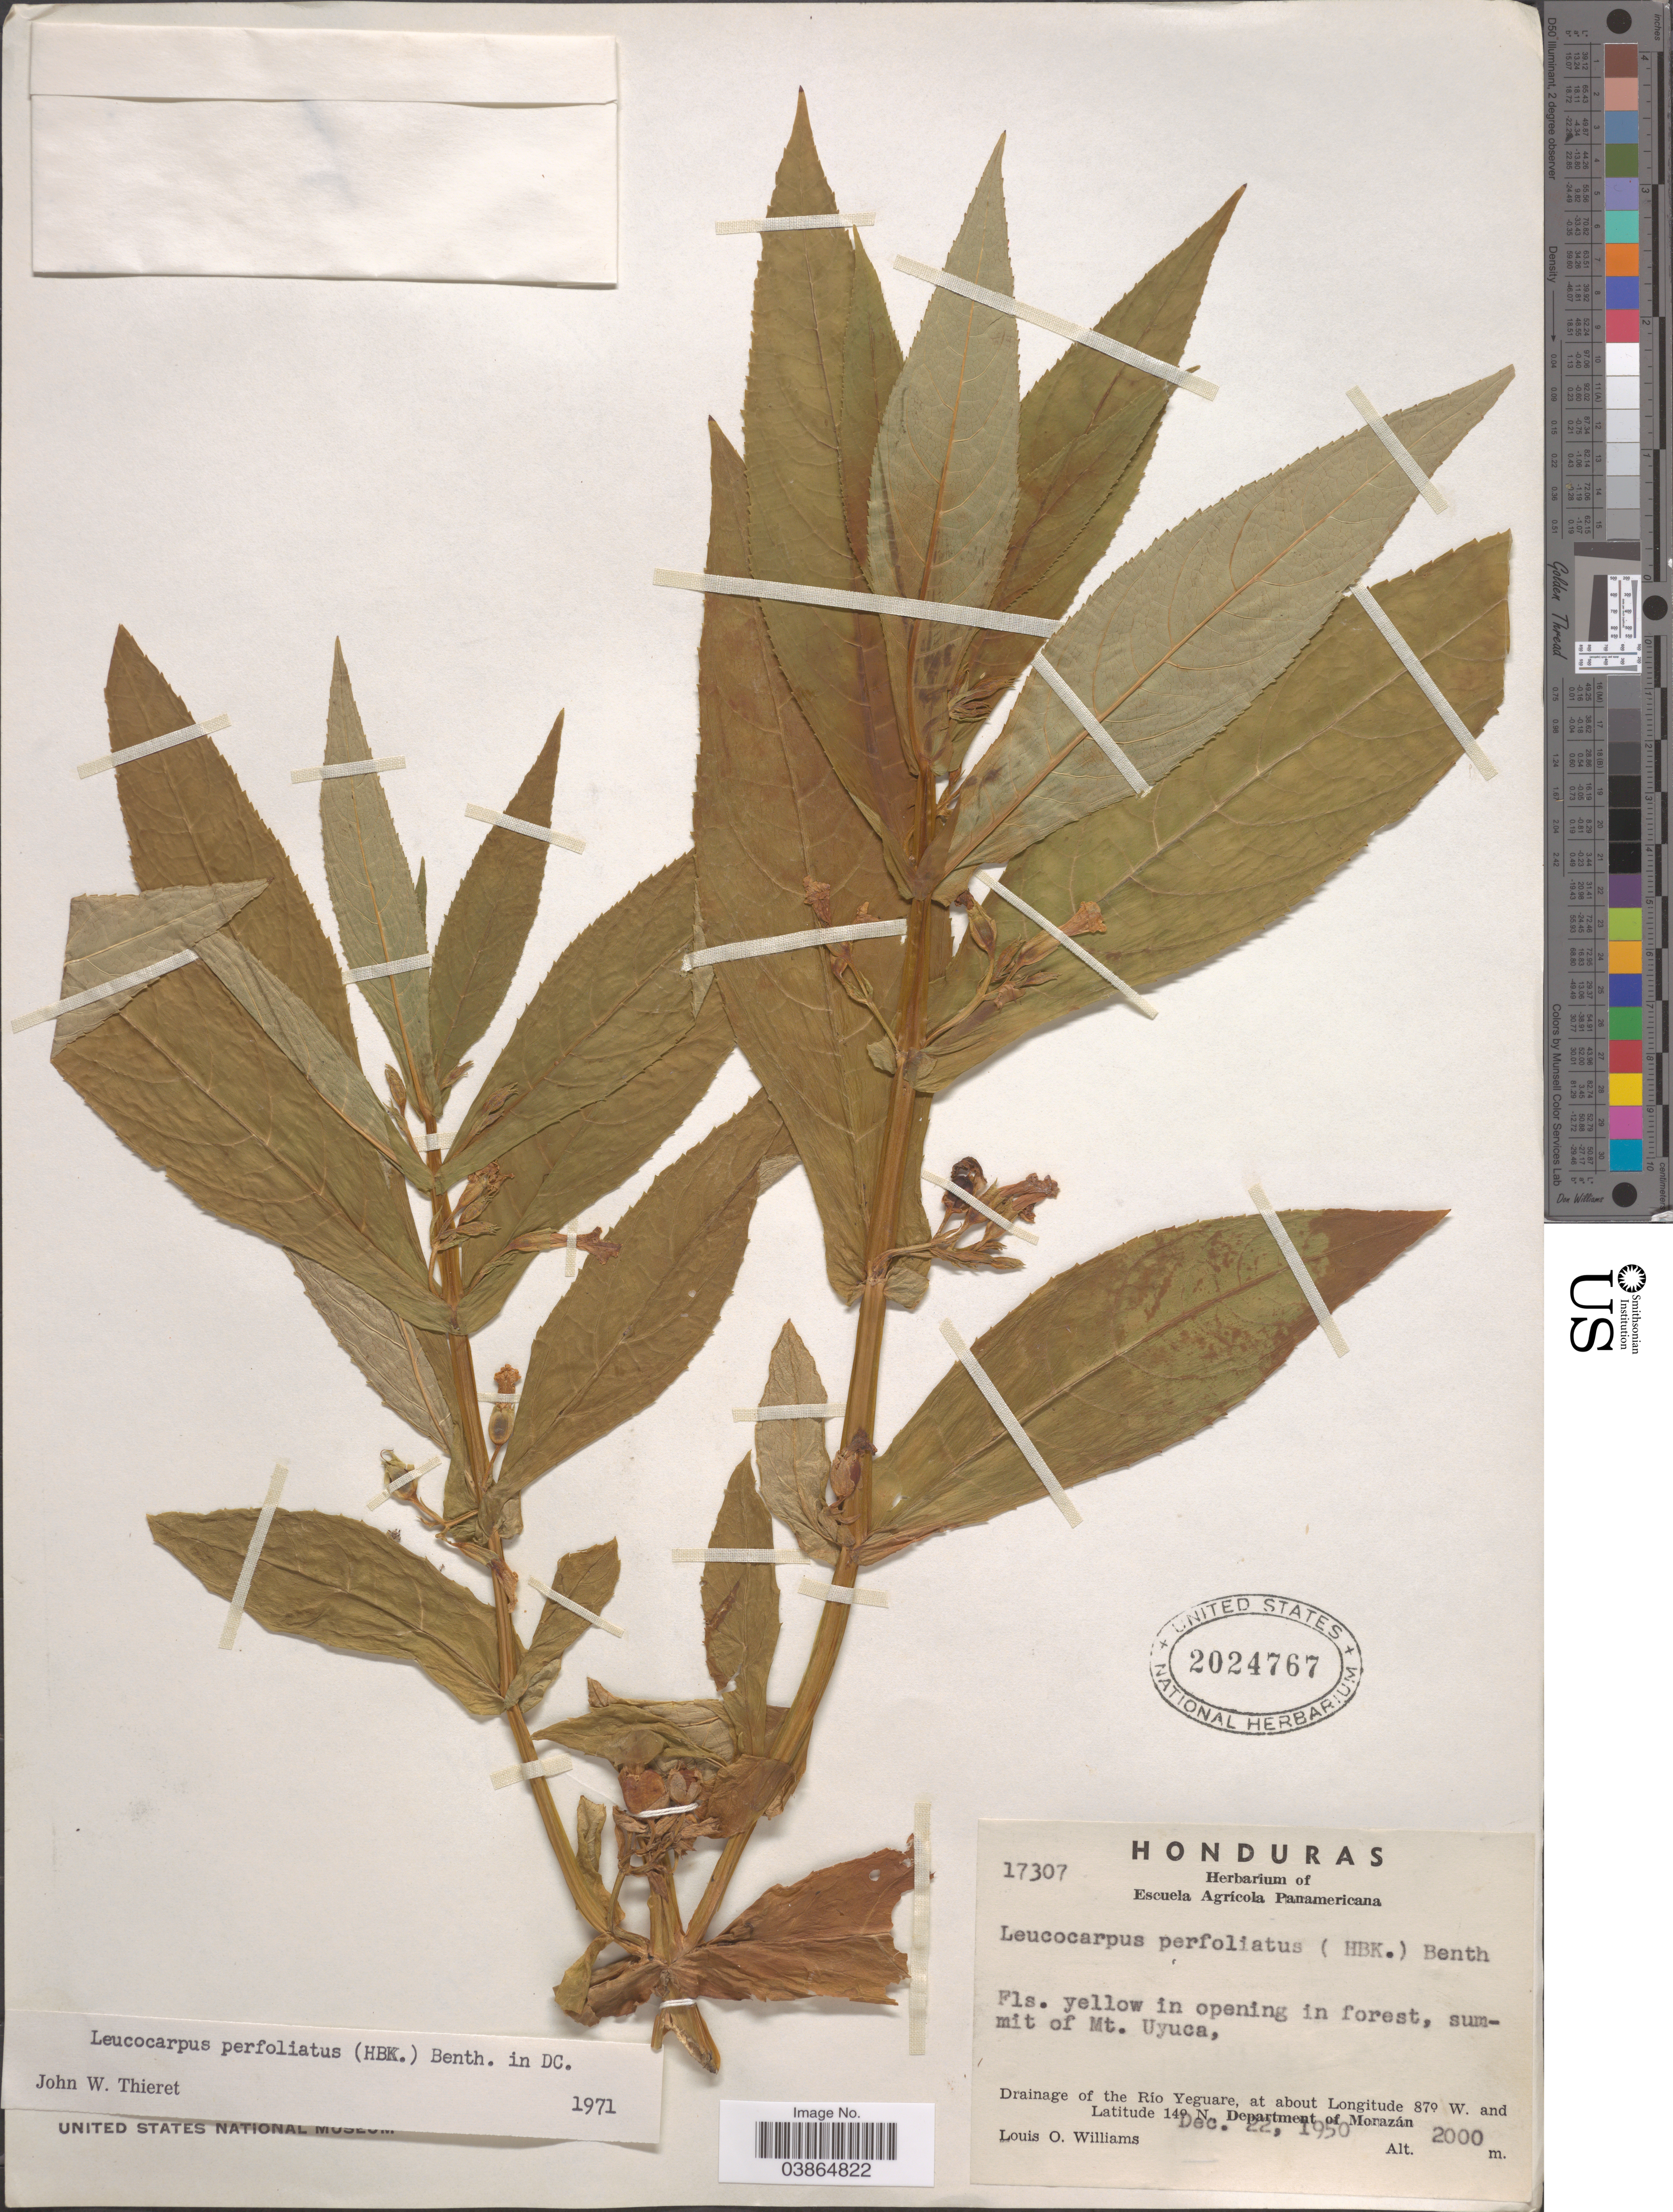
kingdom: Plantae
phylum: Tracheophyta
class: Magnoliopsida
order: Lamiales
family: Phrymaceae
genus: Leucocarpus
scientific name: Leucocarpus alatus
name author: D. Don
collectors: L. O. Williams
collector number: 17307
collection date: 1950-12-22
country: Honduras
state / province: Fco. Morazán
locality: Summit of Mt. Uyuca, Drainage of the Río Yeguare. Department of Morazán.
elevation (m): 2000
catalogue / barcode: US 2024767